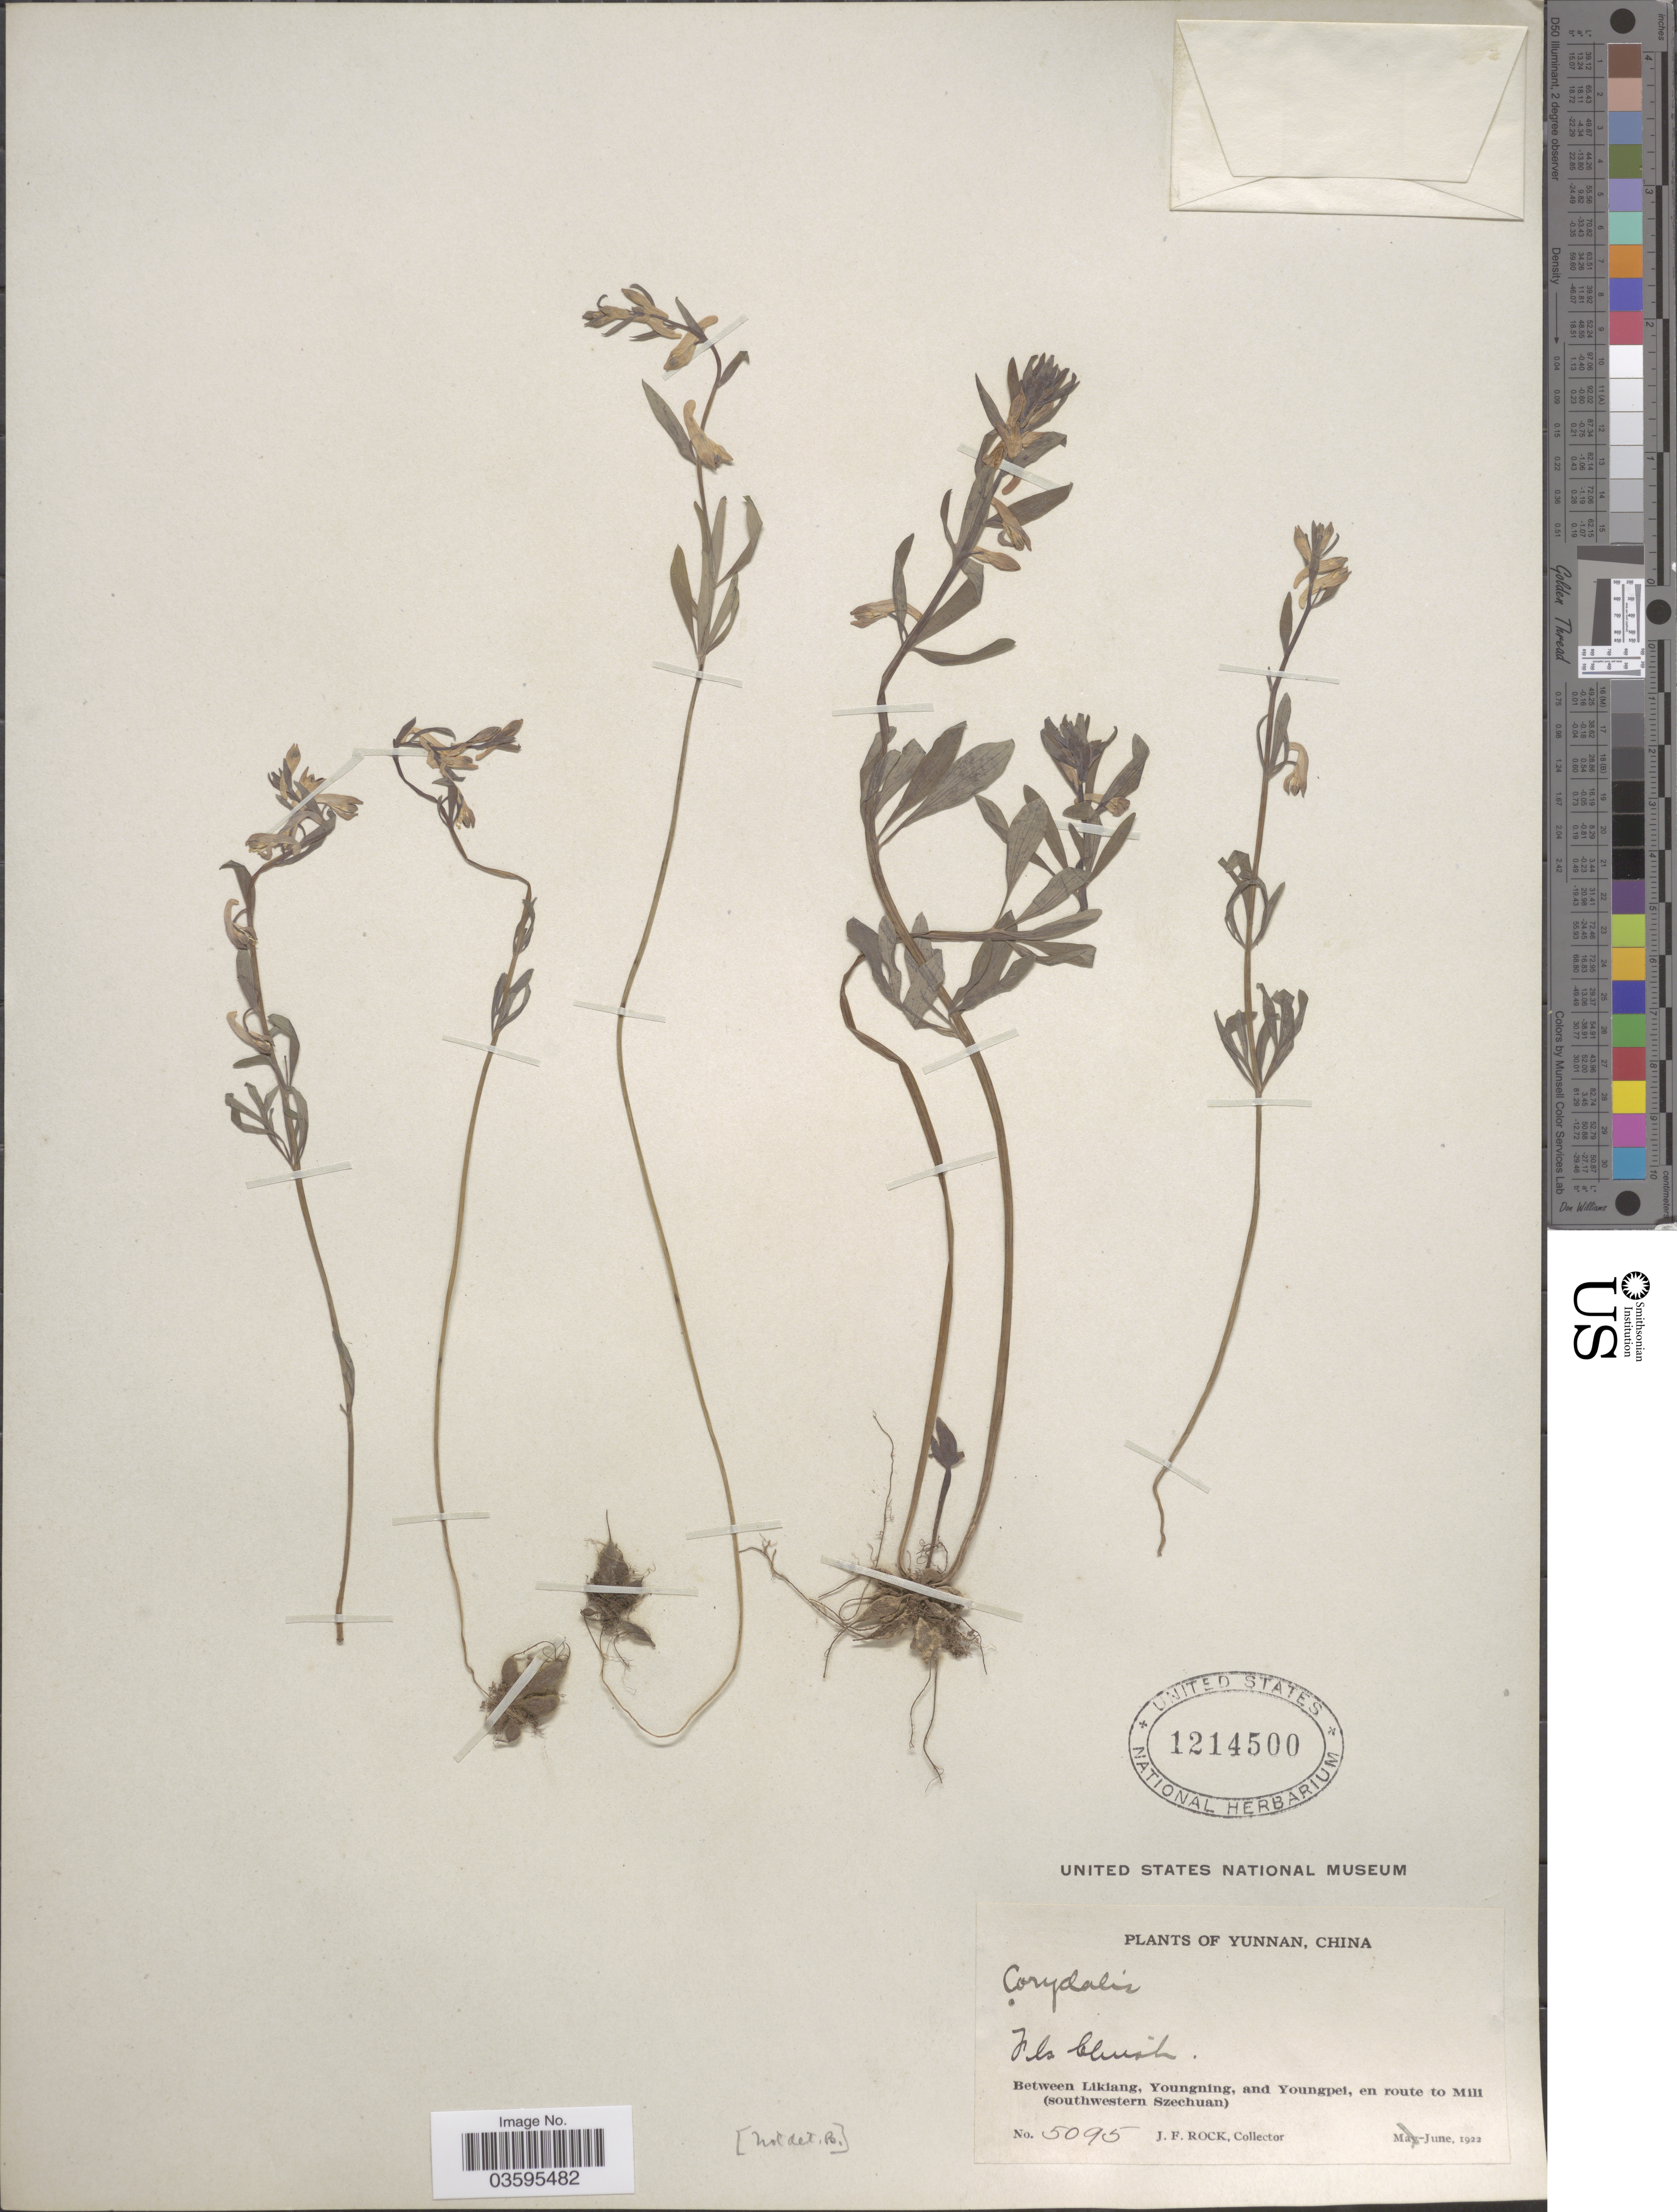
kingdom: Plantae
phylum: Tracheophyta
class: Magnoliopsida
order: Ranunculales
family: Papaveraceae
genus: Corydalis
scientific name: Corydalis sp.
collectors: J. Rock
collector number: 5095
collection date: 1922-06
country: China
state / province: Yunnan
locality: Between Likiang, Youngning, and Youngpei, en route to Mili (southwestern Szechuan).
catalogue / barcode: US 1214500